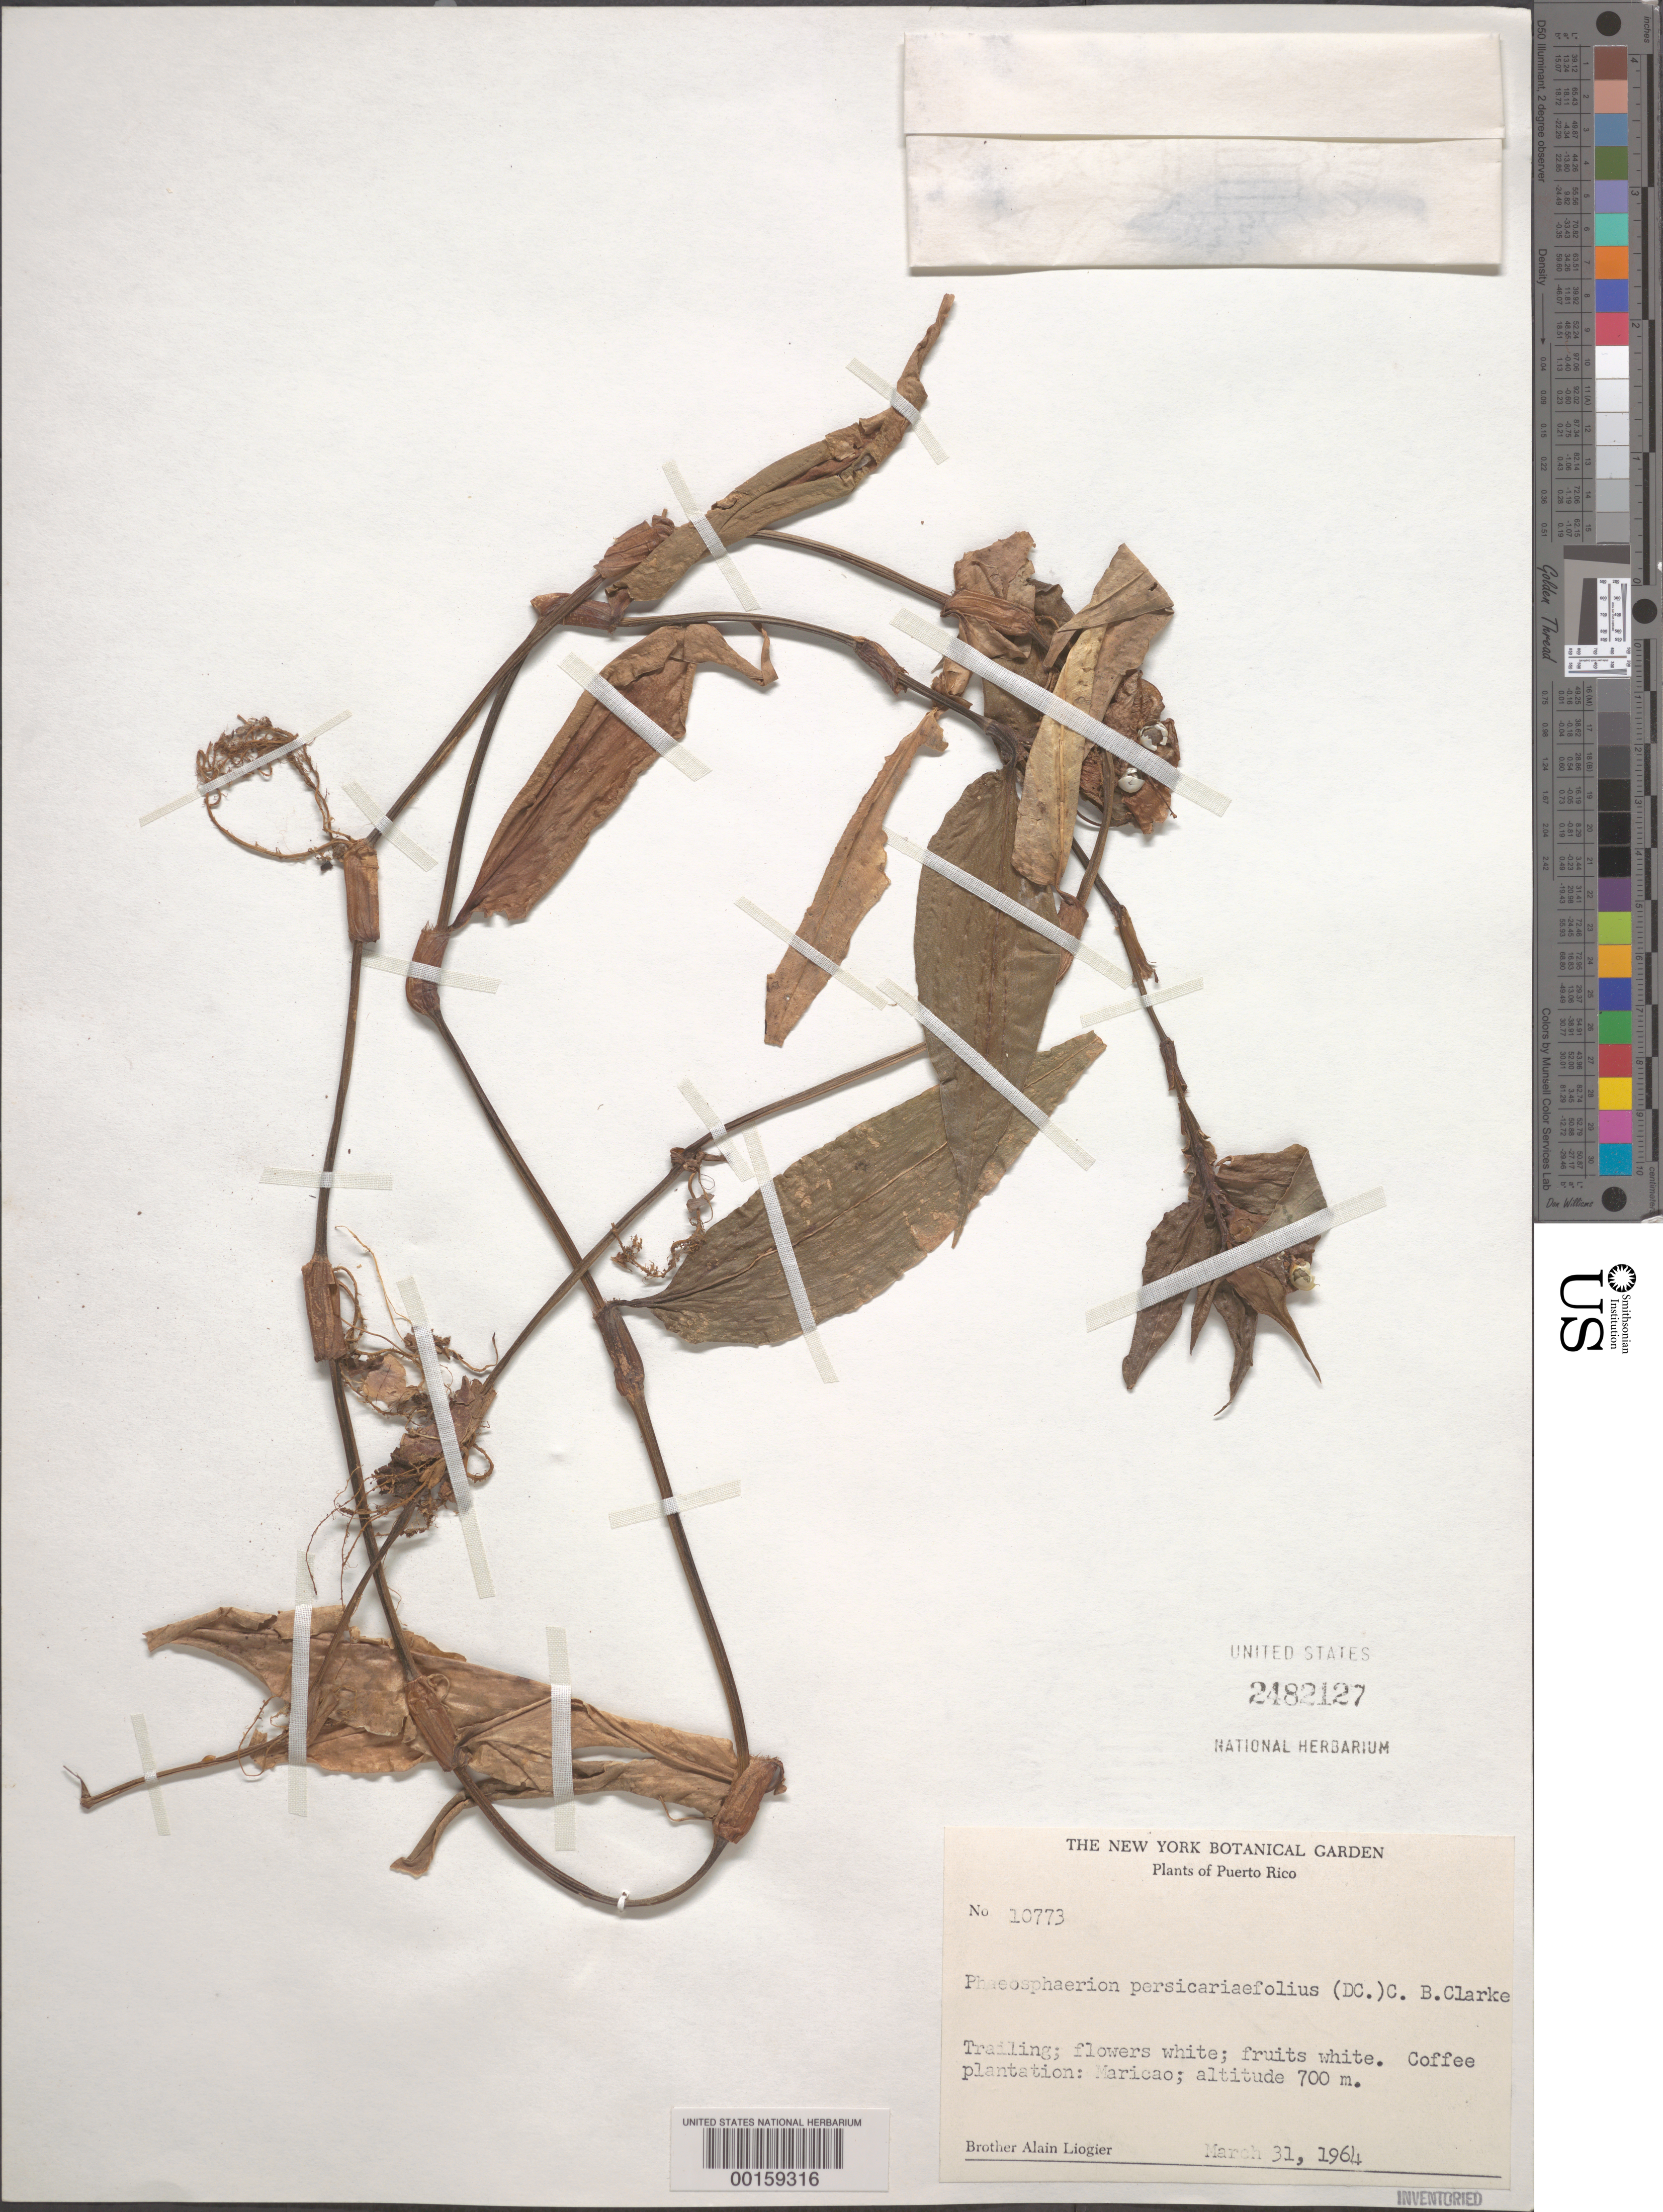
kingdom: Plantae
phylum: Tracheophyta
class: Liliopsida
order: Commelinales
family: Commelinaceae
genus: Commelina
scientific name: Commelina rufipes var. glabrata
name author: (D.R. Hunt) Faden & D.R. Hunt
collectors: A. H. Liogier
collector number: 10773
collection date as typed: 31 Mar 1964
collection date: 1964-03-31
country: Puerto Rico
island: Greater Antilles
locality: Maricao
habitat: Coffee plantation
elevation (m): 700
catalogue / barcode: US 2482127